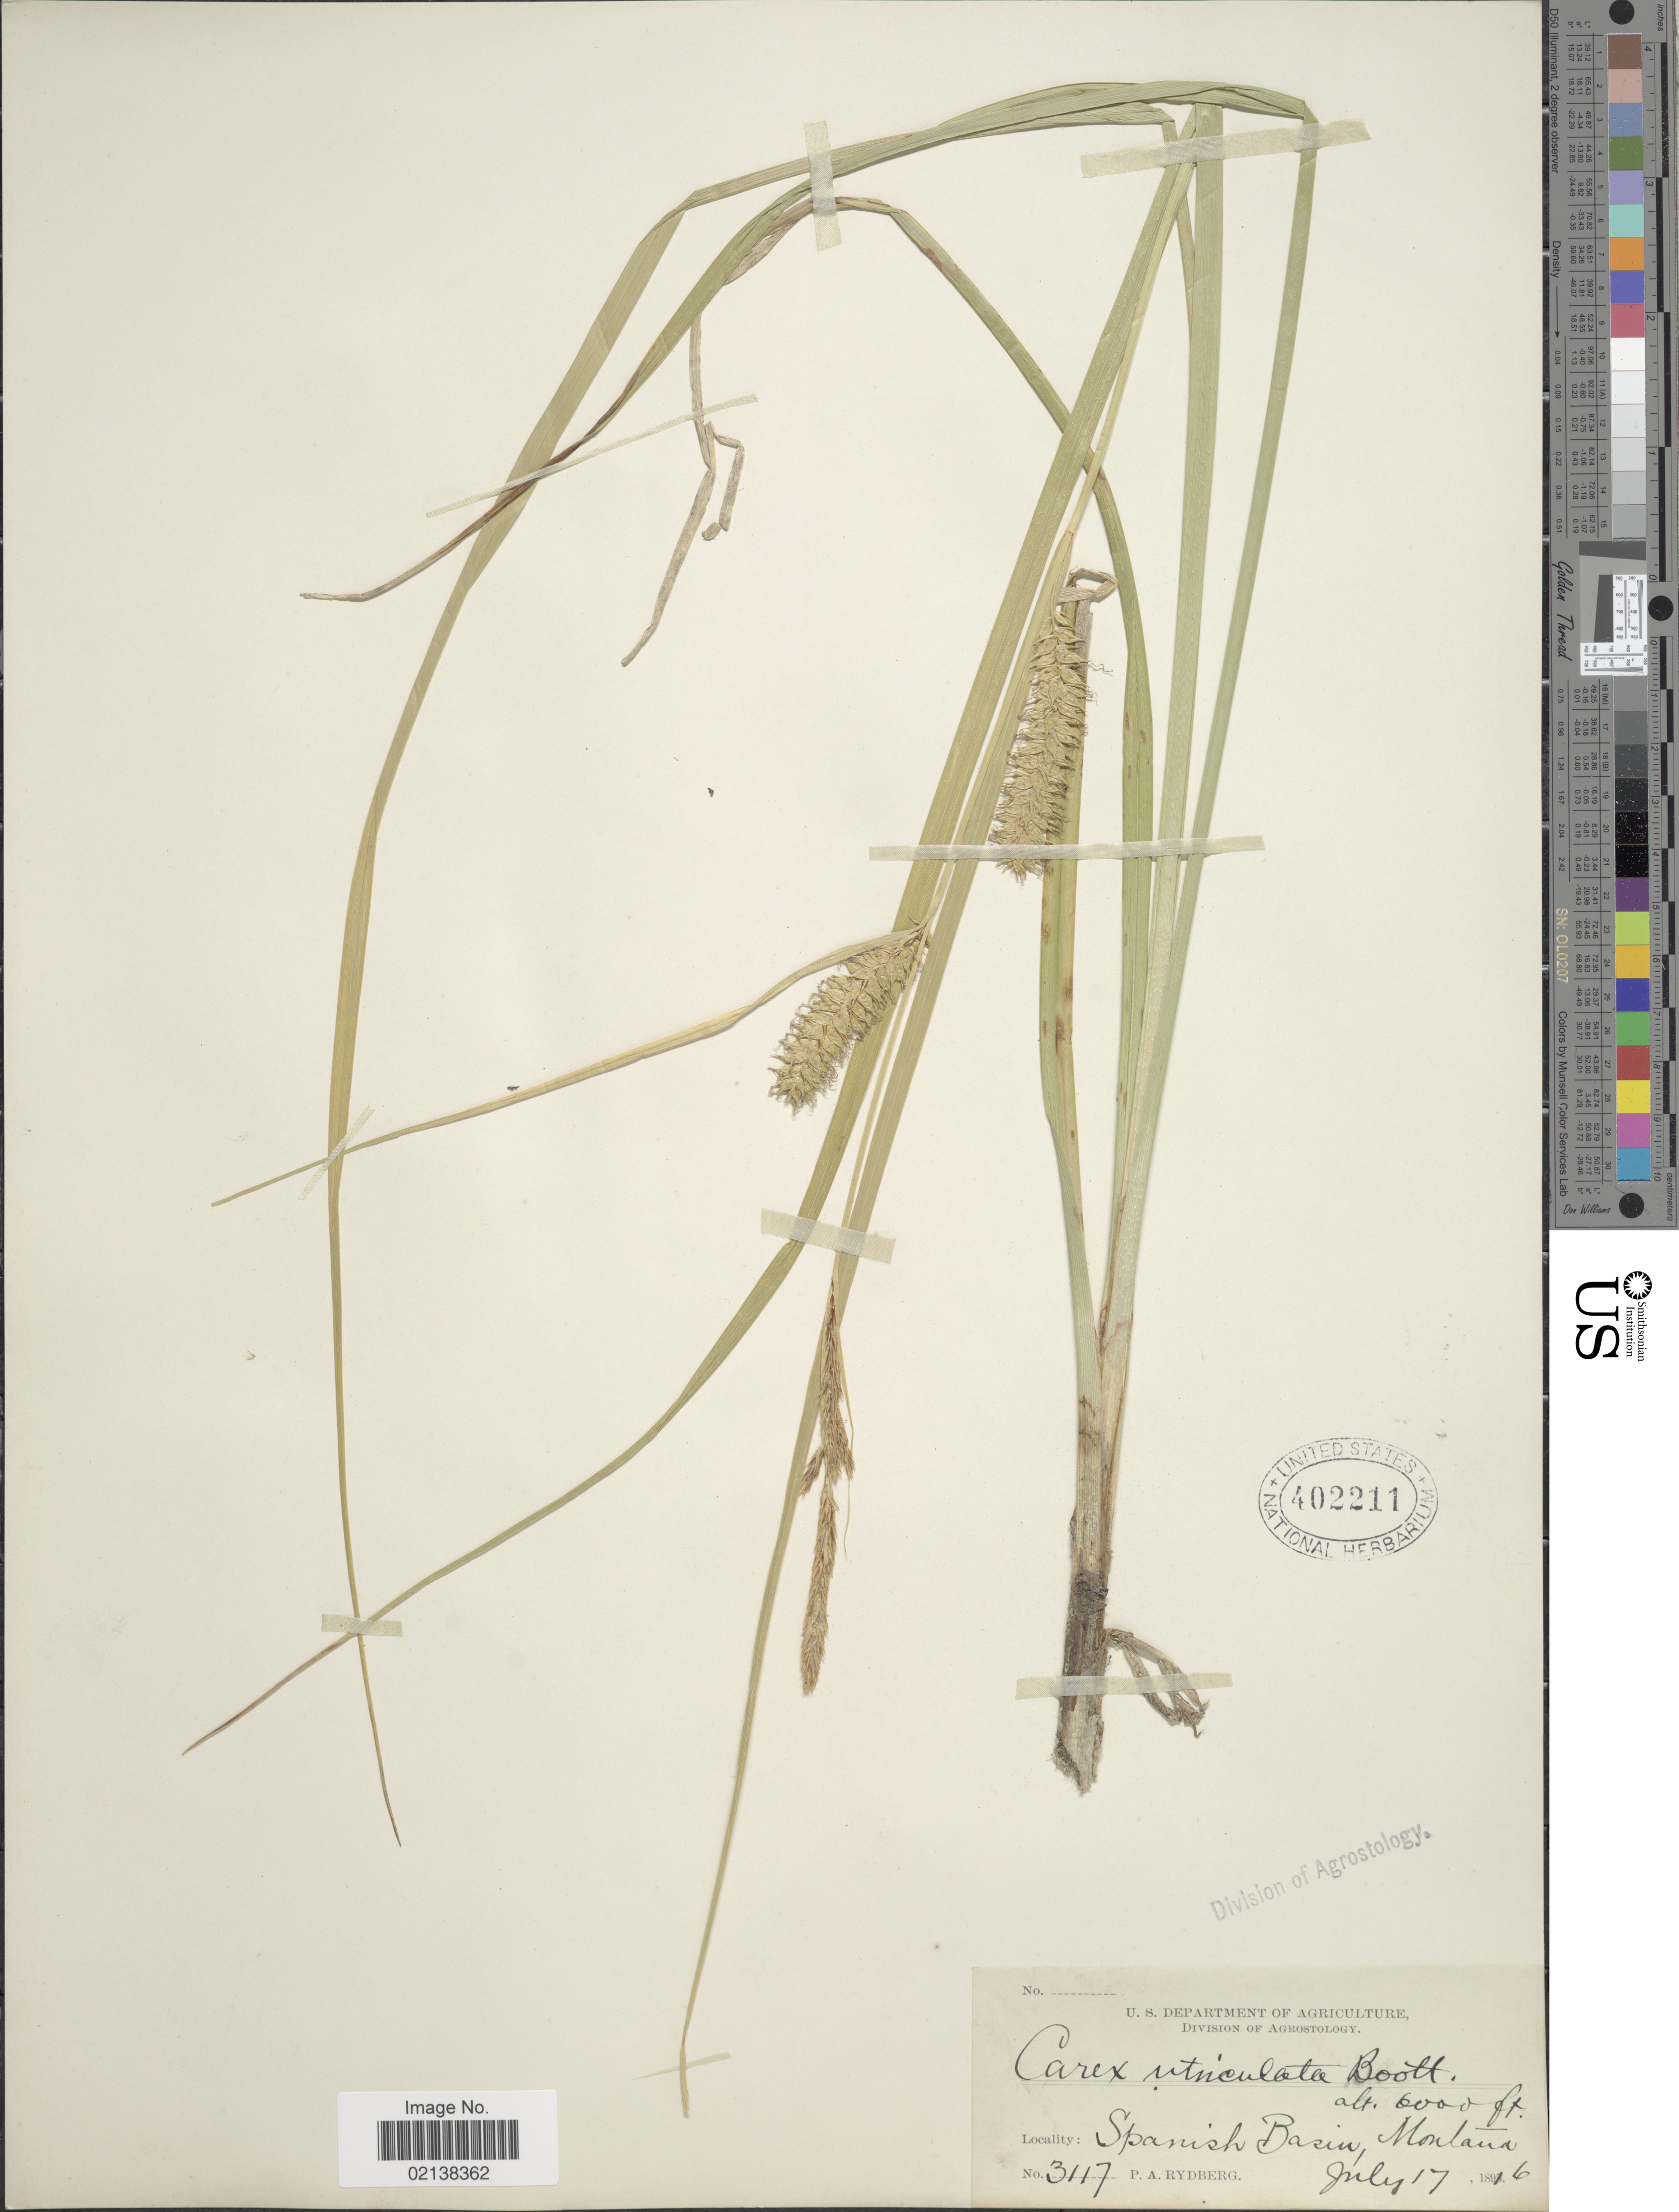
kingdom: Plantae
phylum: Tracheophyta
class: Liliopsida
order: Poales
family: Cyperaceae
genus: Carex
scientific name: Carex utriculata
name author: Boott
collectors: P. A. Rydberg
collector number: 3117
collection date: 1816-07-17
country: United States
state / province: Montana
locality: Spanish Basin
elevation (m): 1829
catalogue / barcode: US 402211